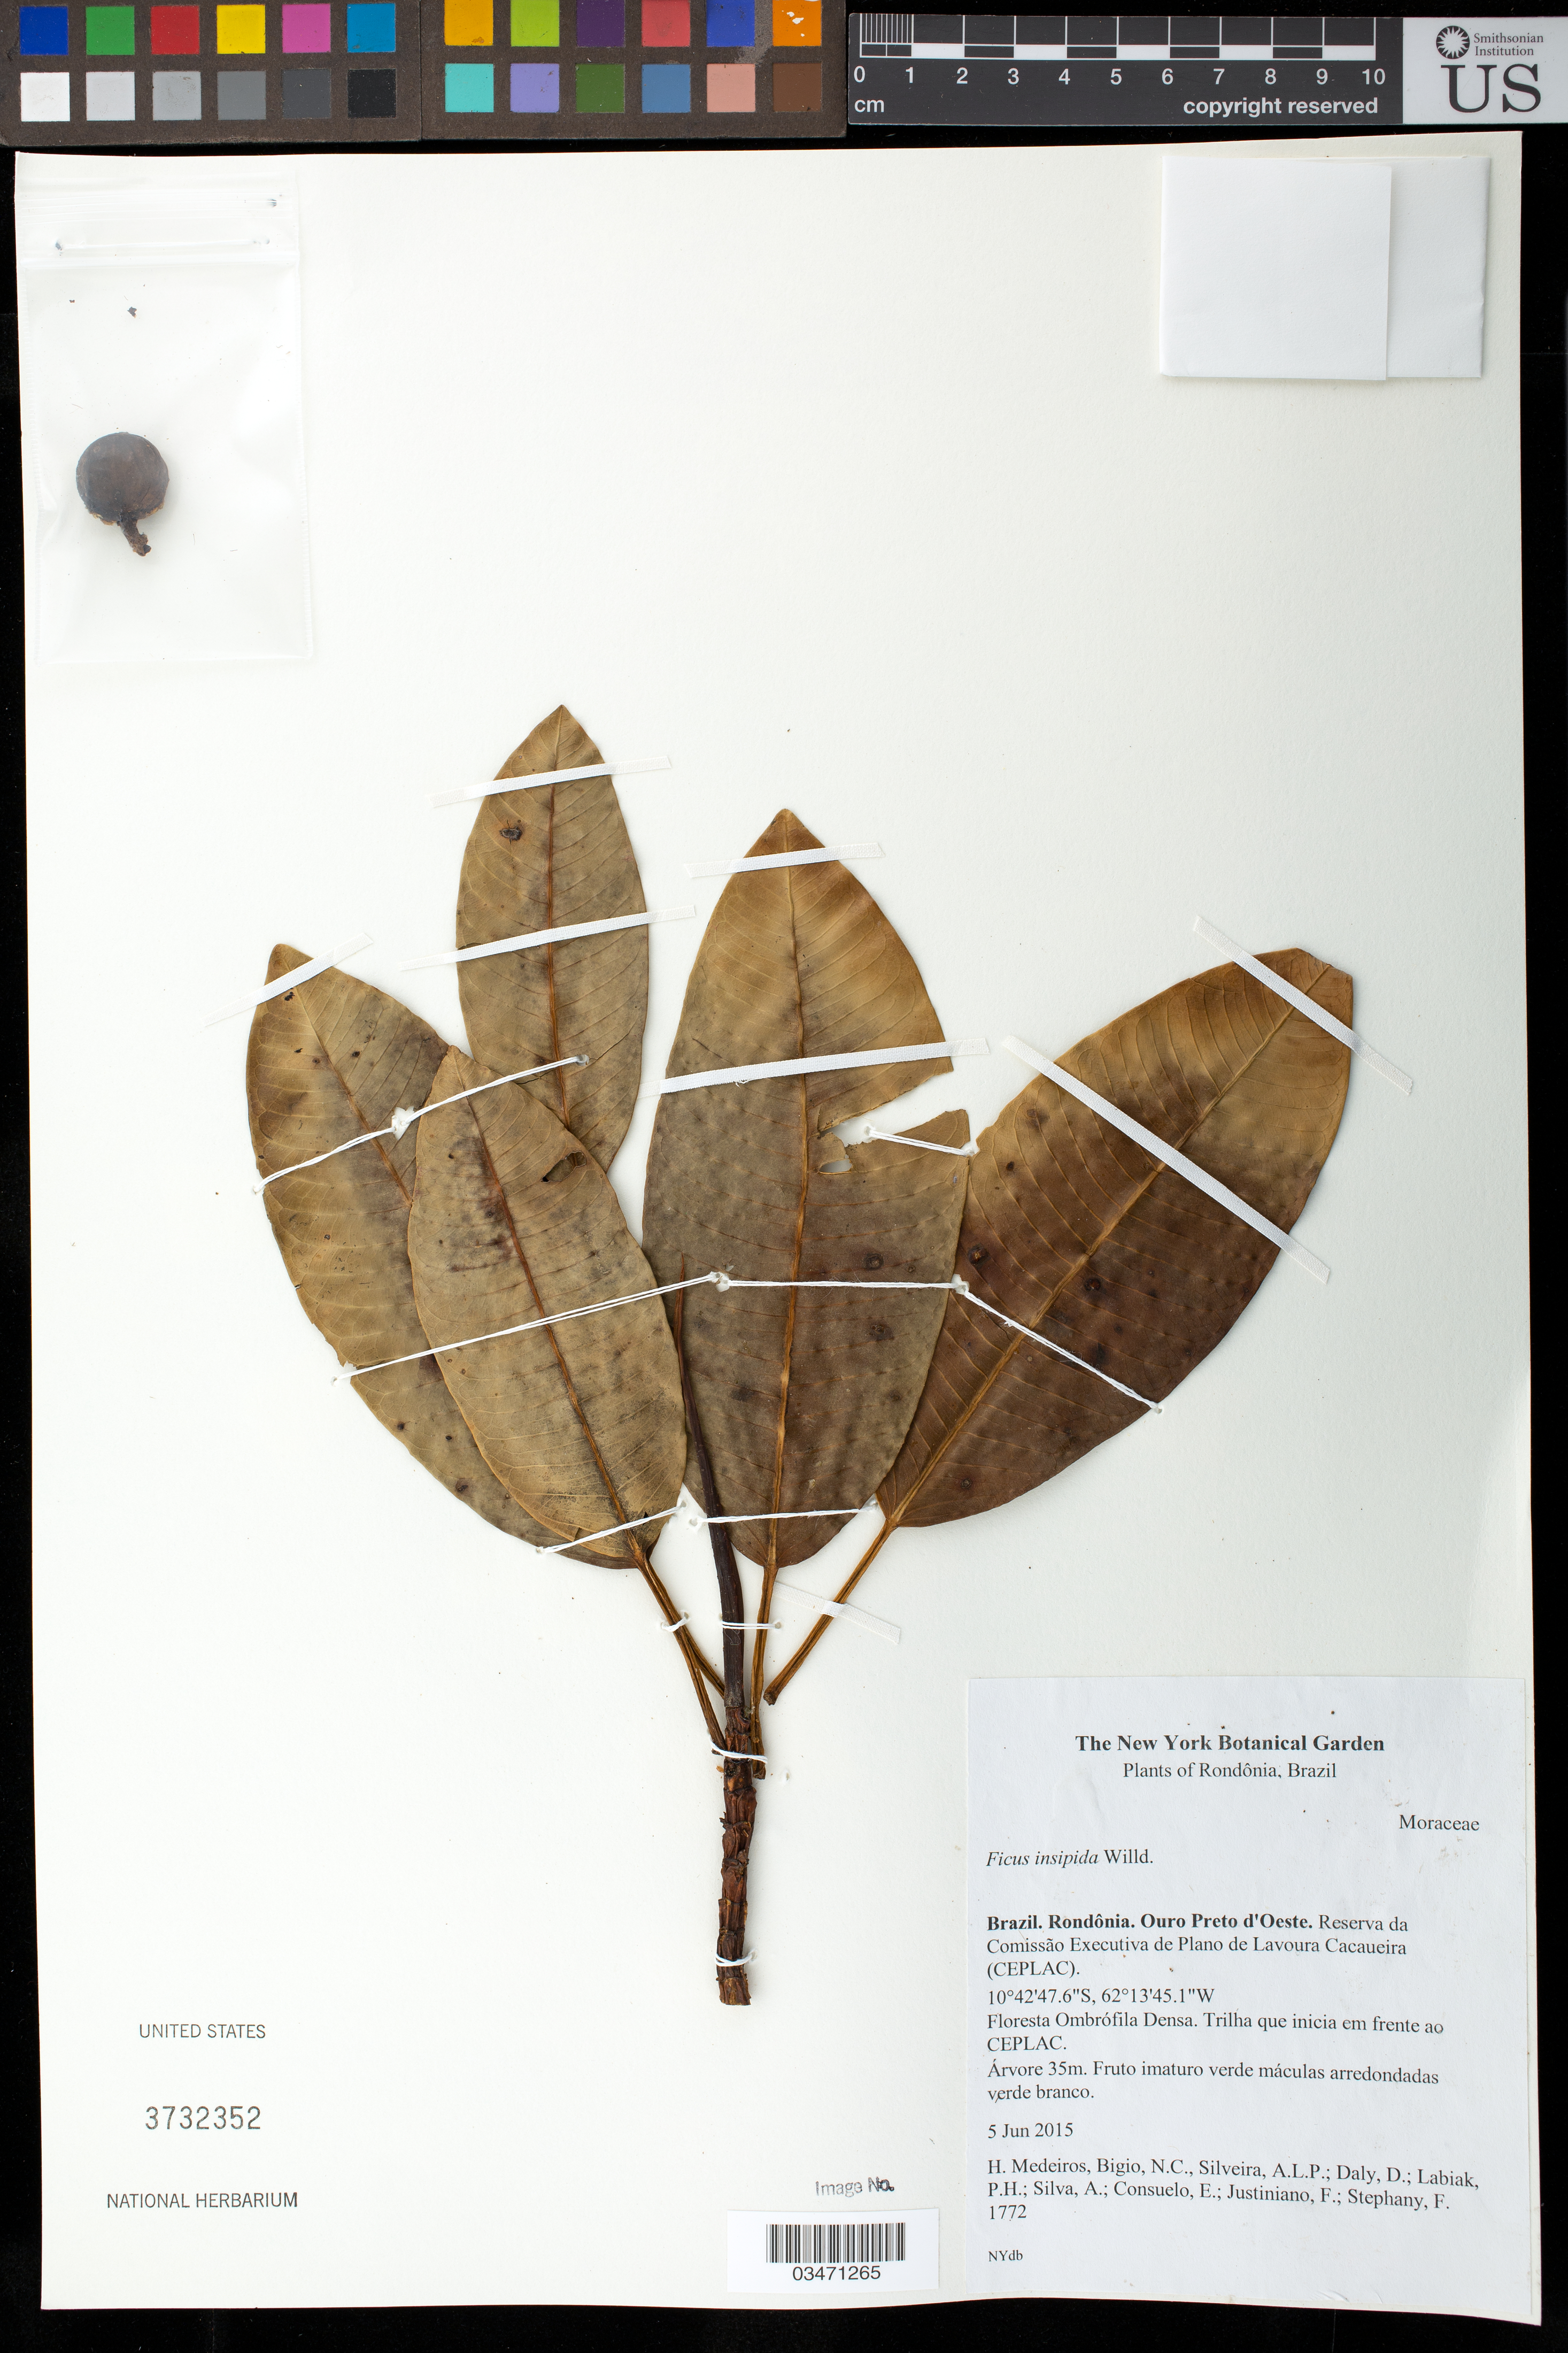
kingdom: Plantae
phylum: Tracheophyta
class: Magnoliopsida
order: Rosales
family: Moraceae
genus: Ficus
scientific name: Ficus insipida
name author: Willd.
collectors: H. Medeiros, N. C. Bigio, D. Daly, P. H. Labiak, A. Silva, E. Consuelo, F. Justiniano & F. Stephany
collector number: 1772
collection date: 2015-06-05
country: Brazil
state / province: Rondônia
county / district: Ouro Preto do Oeste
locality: Reserva da Comissao Executiva de Plano de Lavoura Cacaueira (CEPLAC)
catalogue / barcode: US 3732352